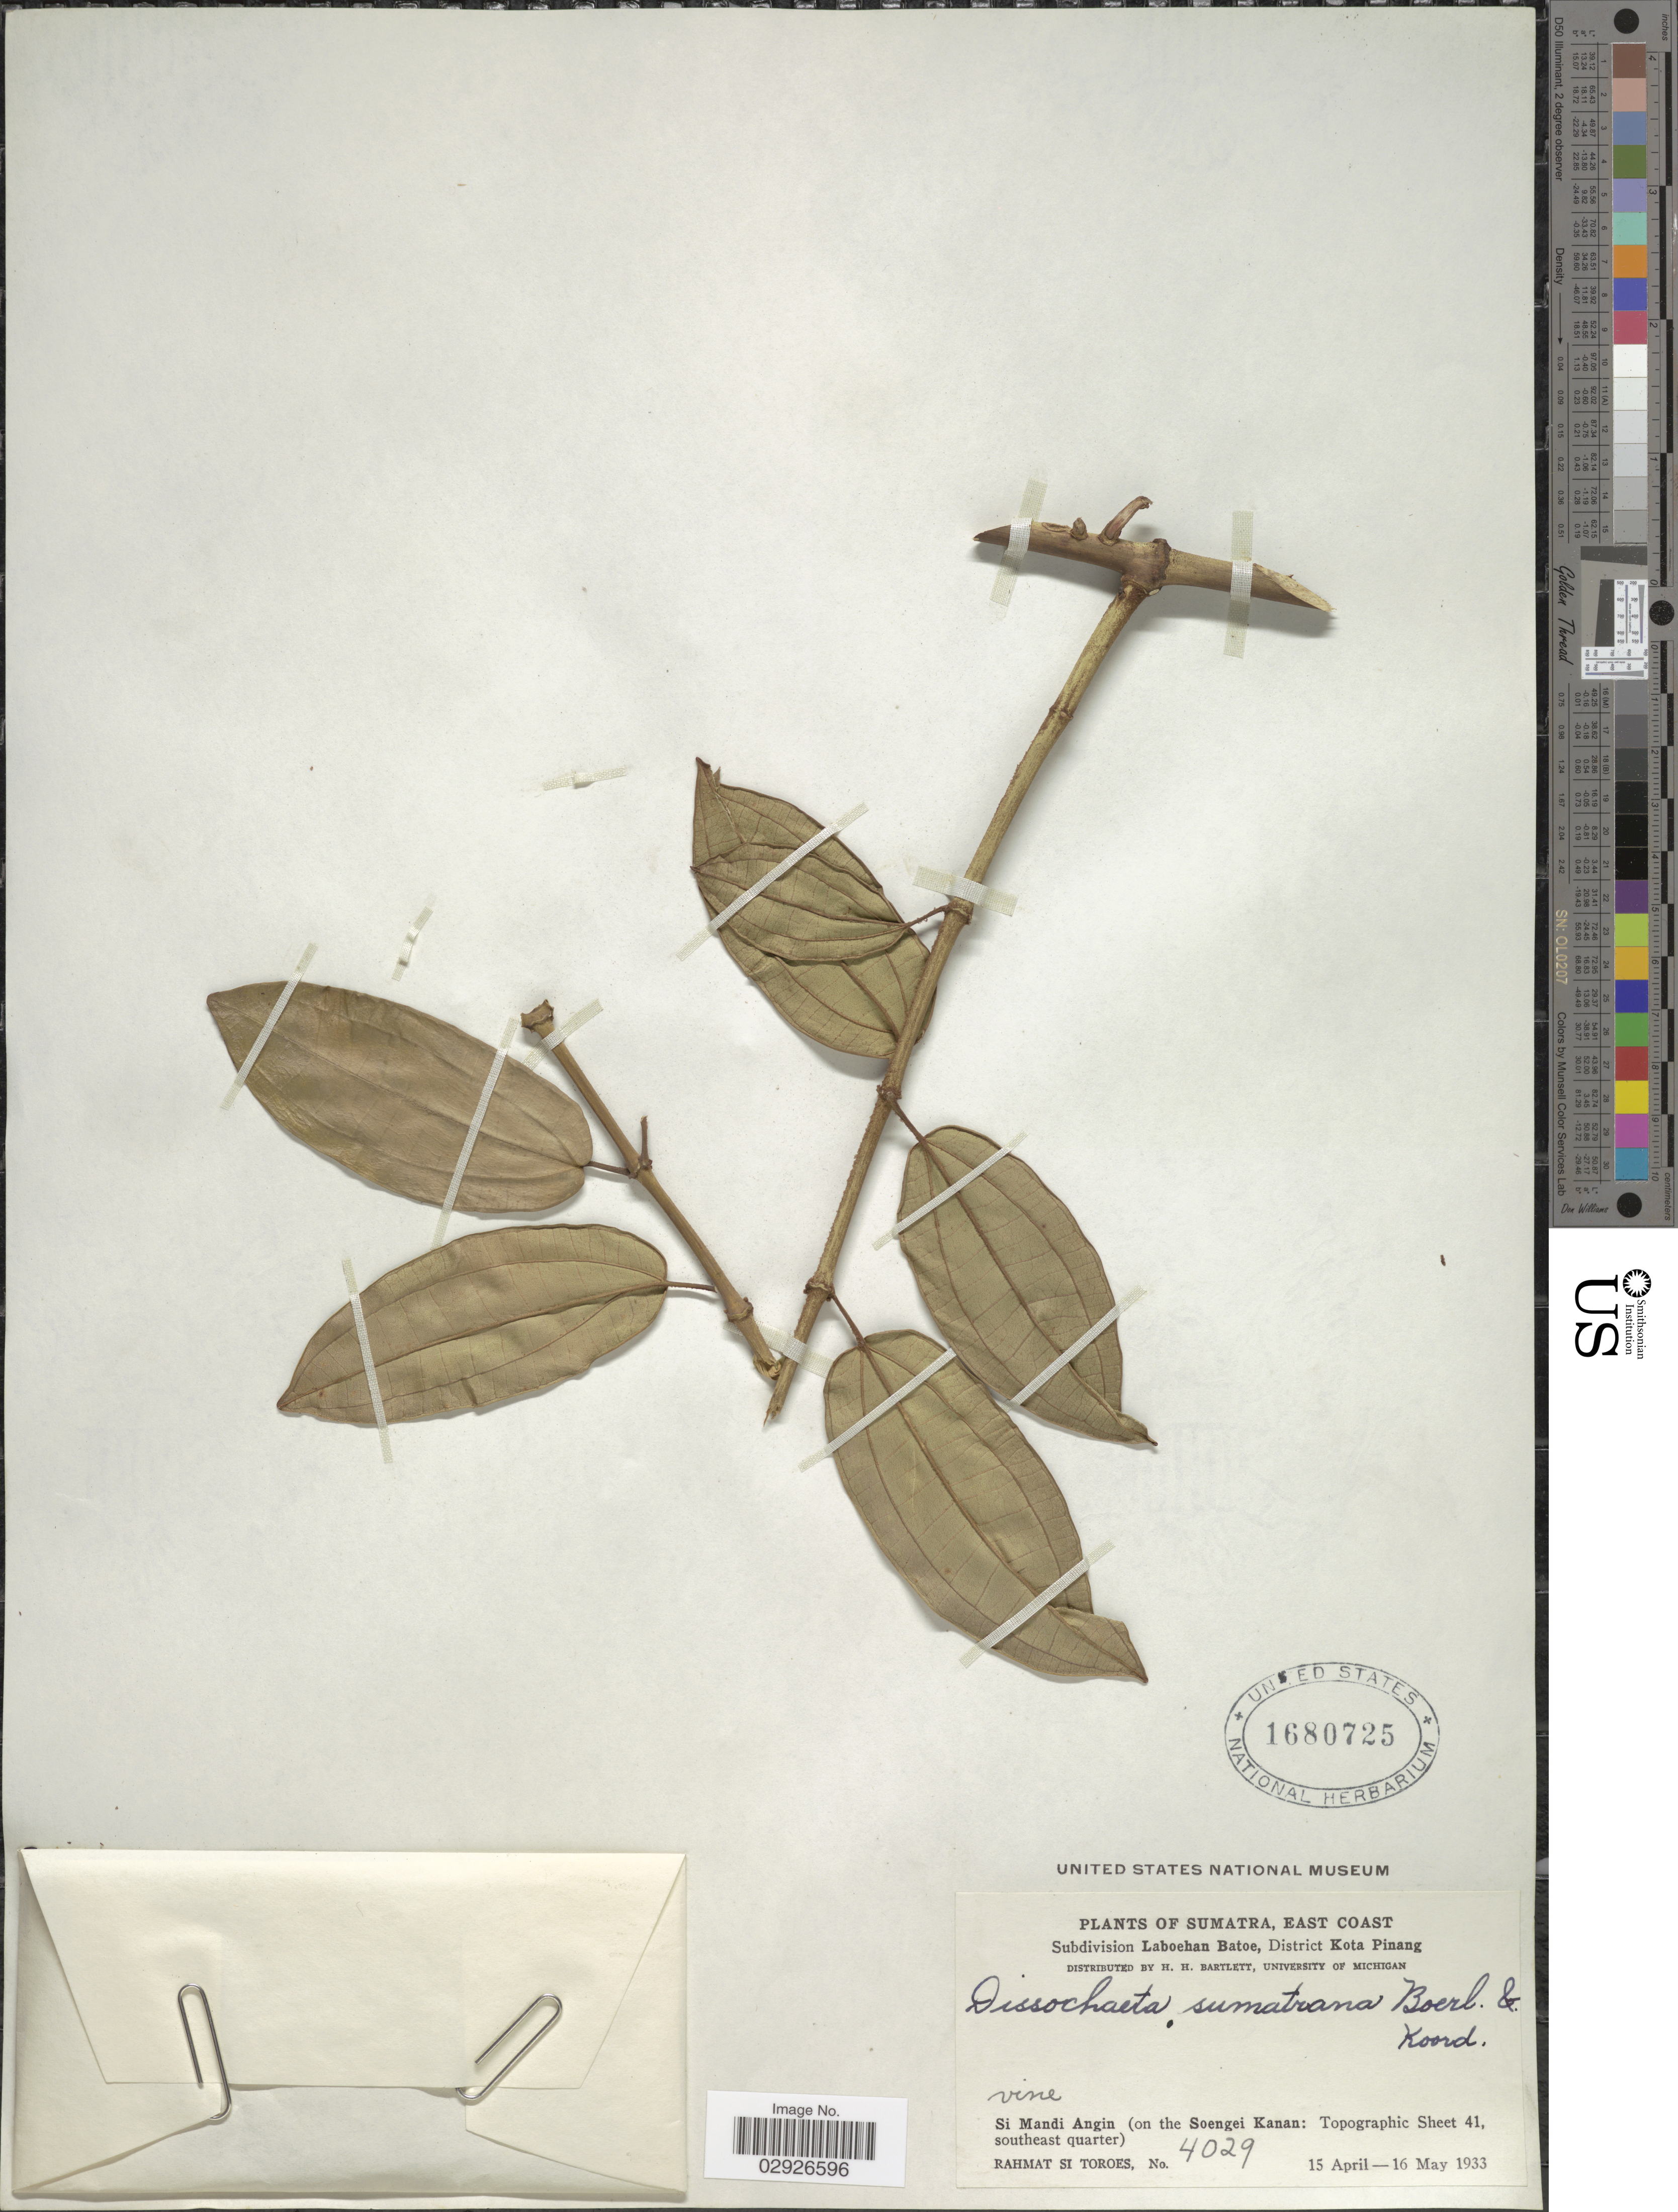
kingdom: Plantae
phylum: Tracheophyta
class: Magnoliopsida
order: Myrtales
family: Melastomataceae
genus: Dissochaeta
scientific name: Dissochaeta sumatrana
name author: Boerl. & Koord.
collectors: Rahmat Si Boeea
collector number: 4029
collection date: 1933-04-15/1933-05-16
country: Indonesia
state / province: Sumatra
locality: East Coast. Subdivision Laboehan Batoe, District Kota Pinang. Si Mandi Angin (on the Soengei Kanan: Topographic Sheet 41, southeast quarter).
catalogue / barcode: US 1680725